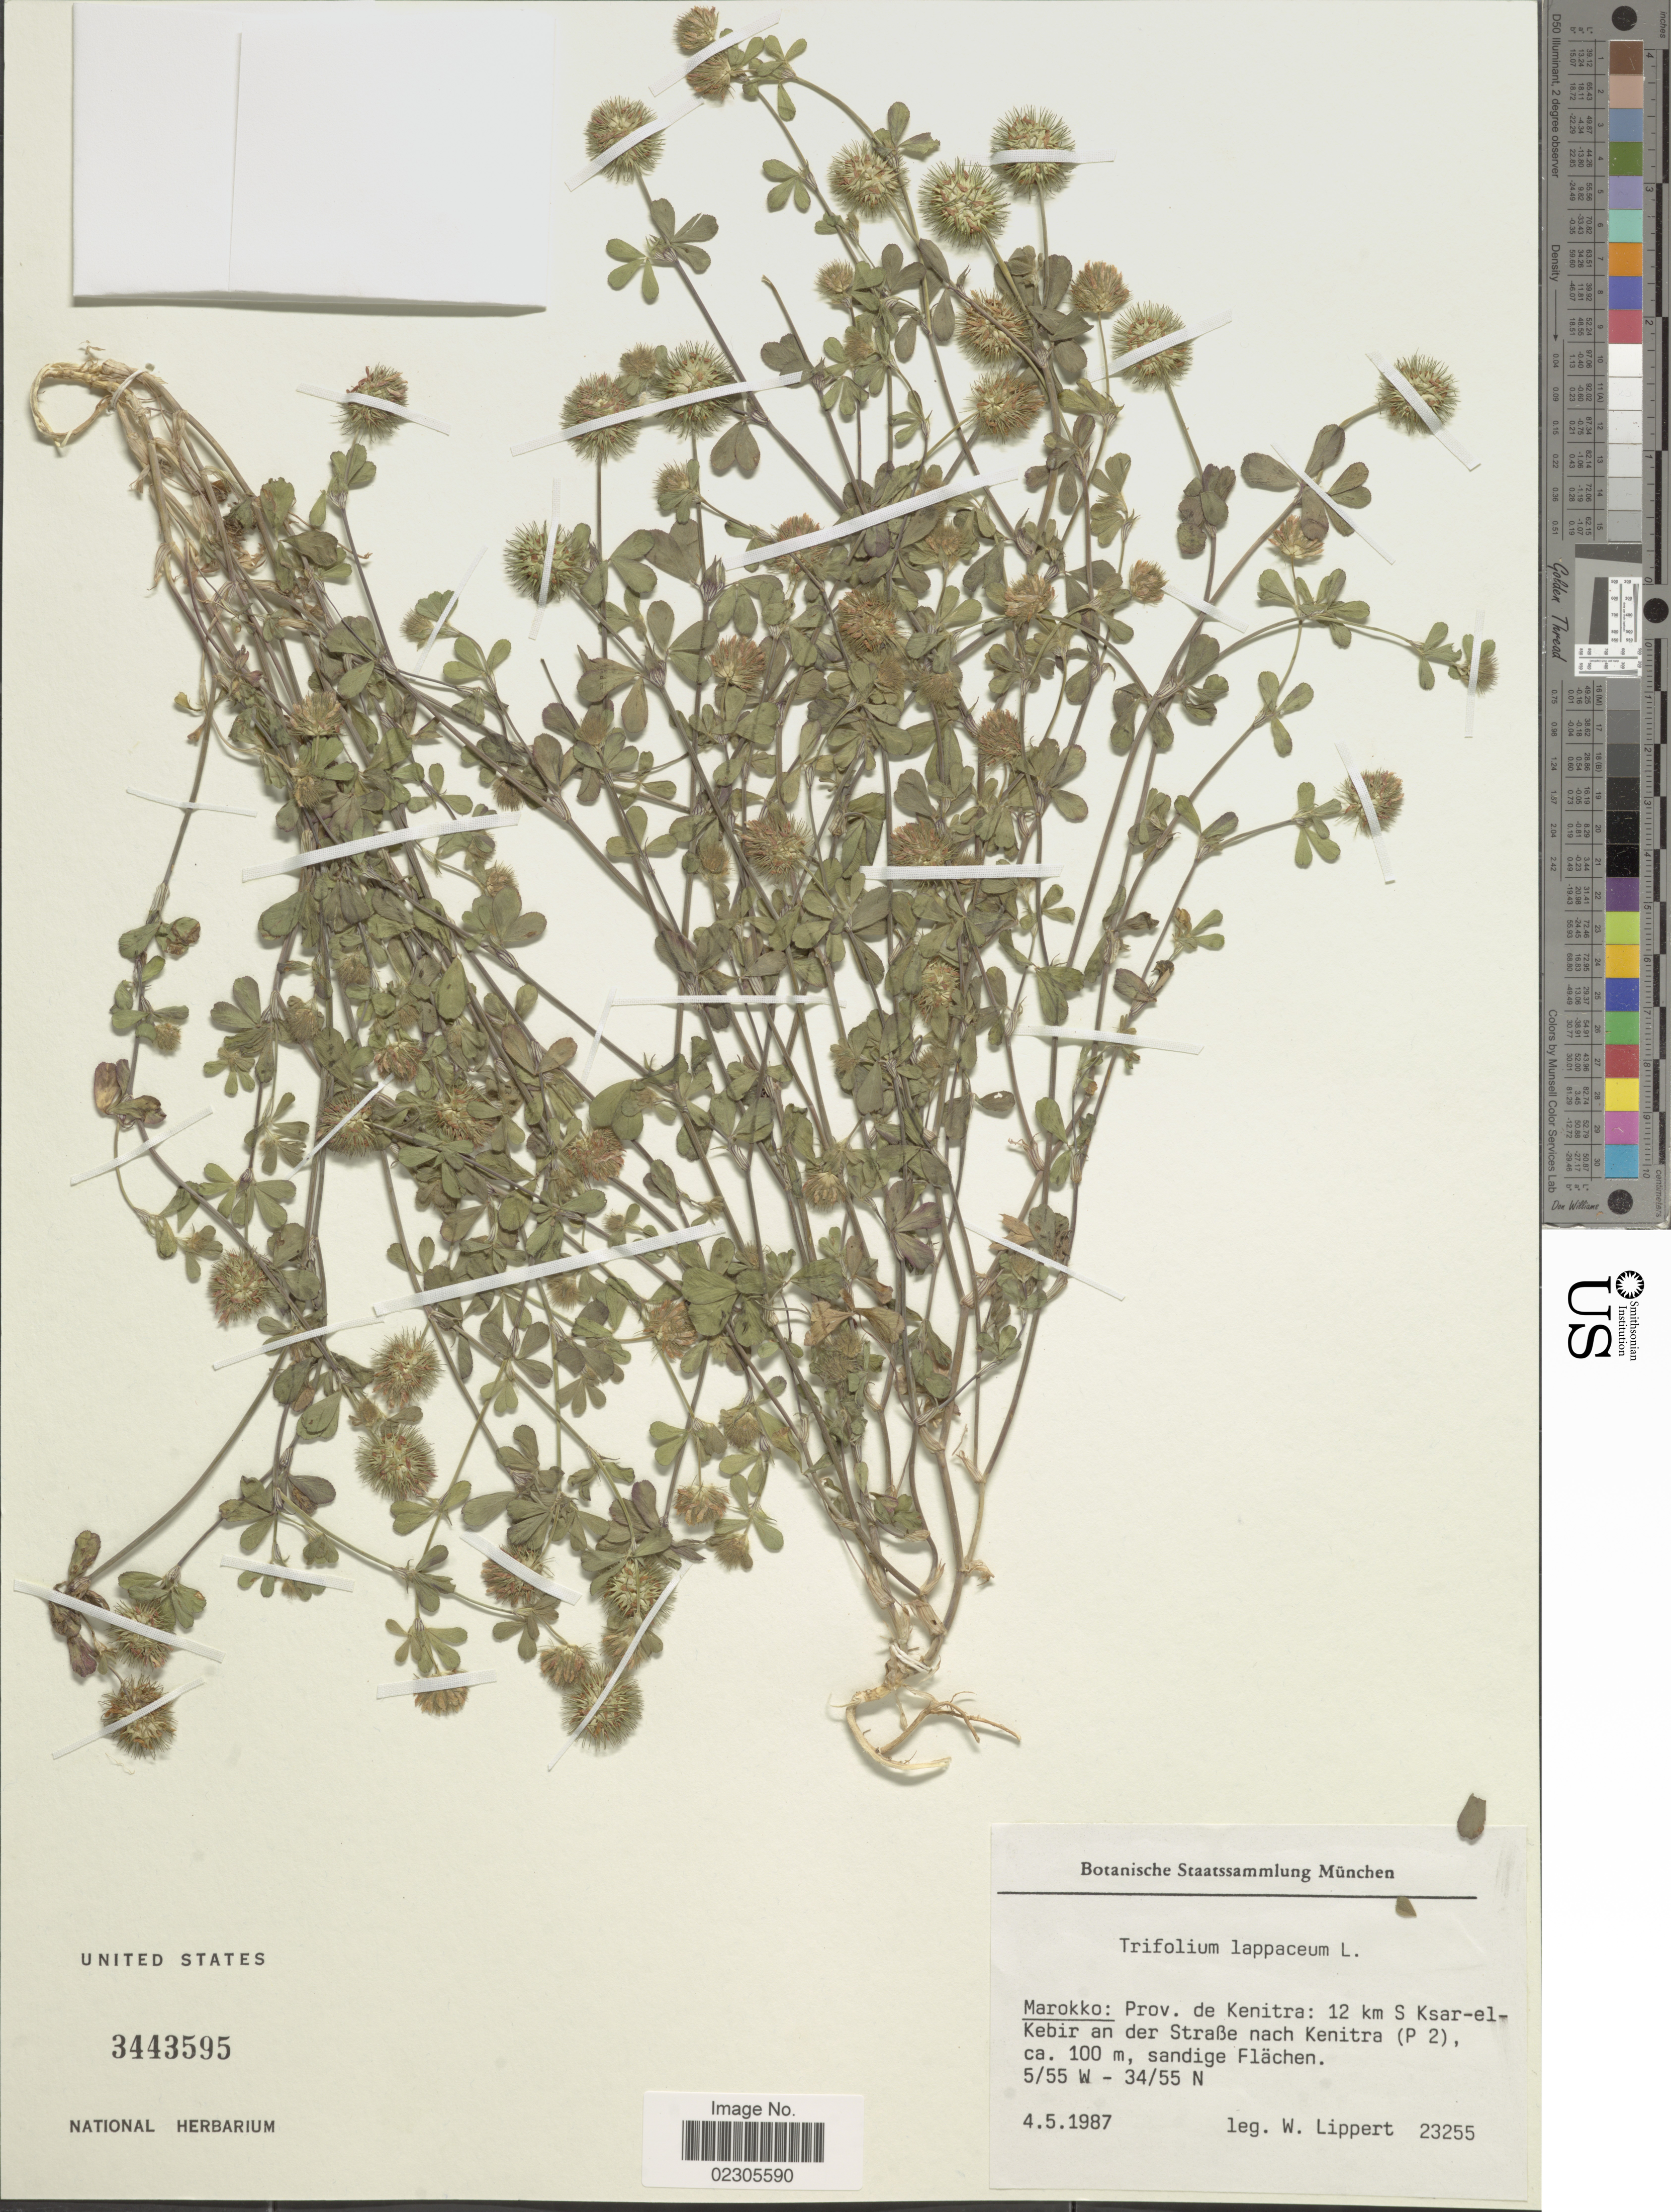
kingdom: Plantae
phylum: Tracheophyta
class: Magnoliopsida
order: Fabales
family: Fabaceae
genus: Trifolium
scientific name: Trifolium lappaceum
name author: L.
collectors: W. Lippert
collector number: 23255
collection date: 1987-05-04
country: Morocco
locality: Prov. de Kenitra: 12 km S Ksar-el-Kebir an der Strabe nach Kenitra (P2)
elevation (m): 100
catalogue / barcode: US 3443595